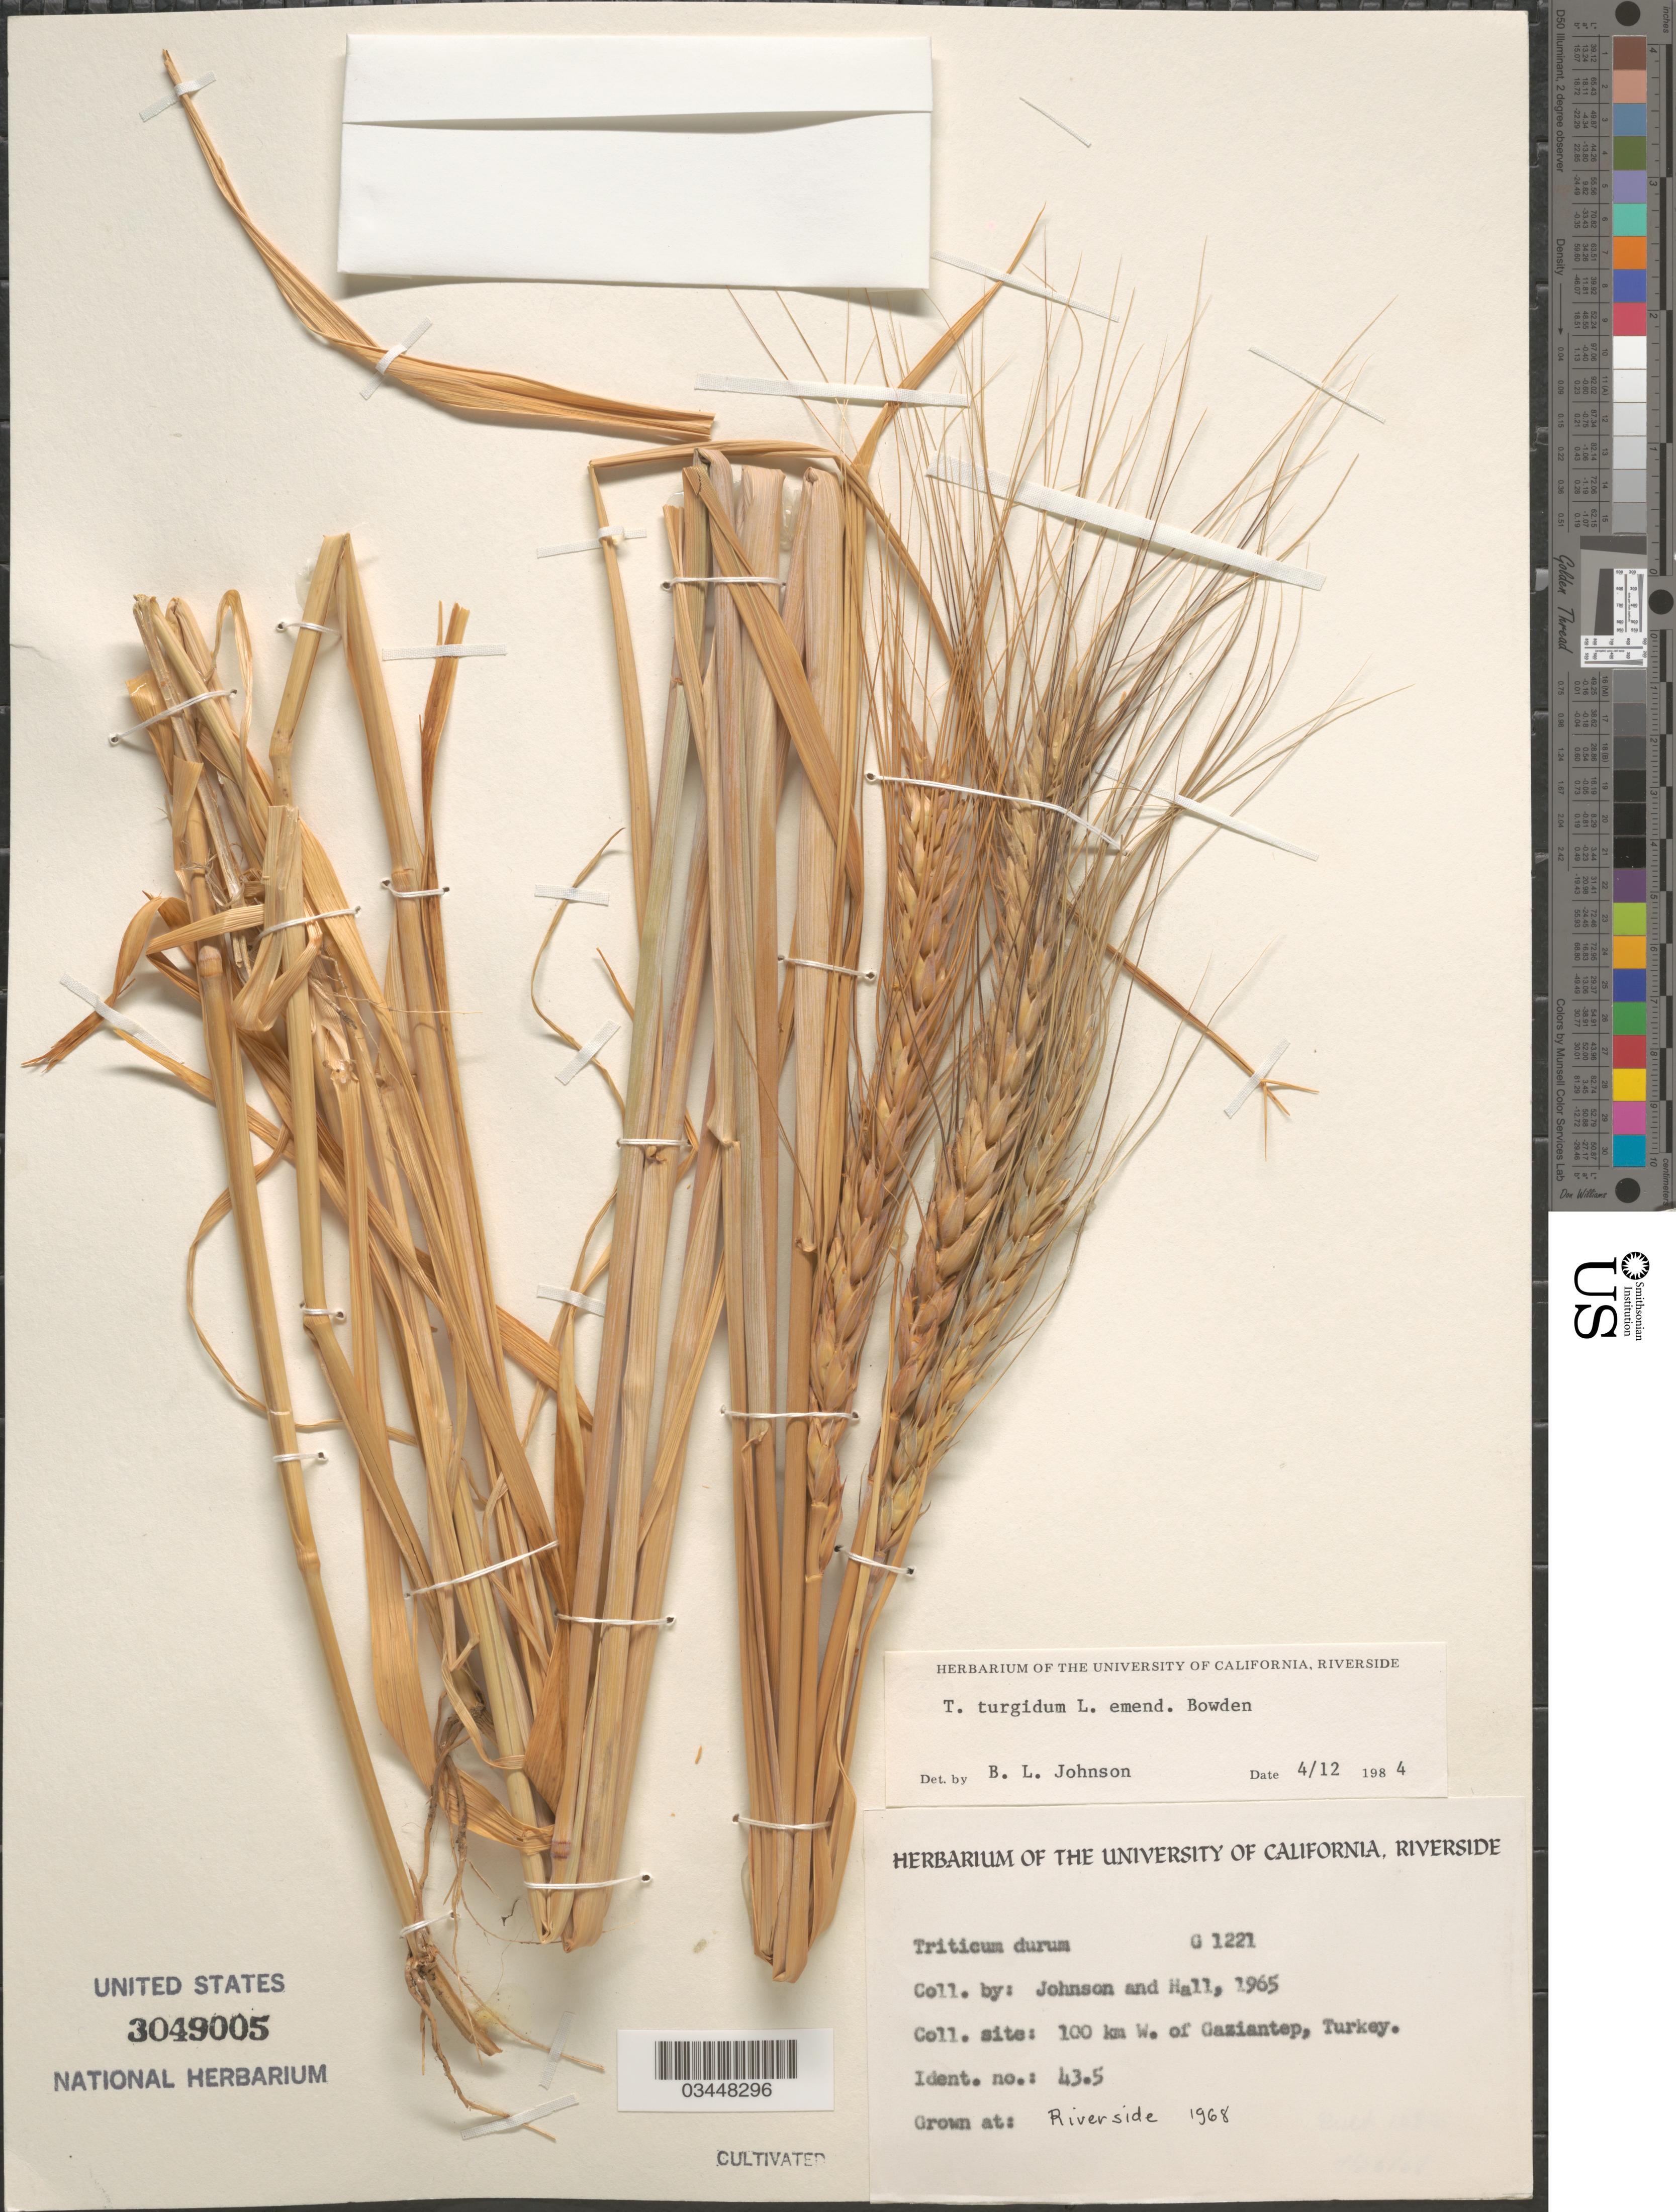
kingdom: Plantae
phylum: Tracheophyta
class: Liliopsida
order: Poales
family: Poaceae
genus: Triticum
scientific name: Triticum turgidum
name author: L.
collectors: ex herb. Univ. of California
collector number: G1221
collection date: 1968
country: United States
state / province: California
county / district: Riverside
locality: Riverside.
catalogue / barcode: US 3049005